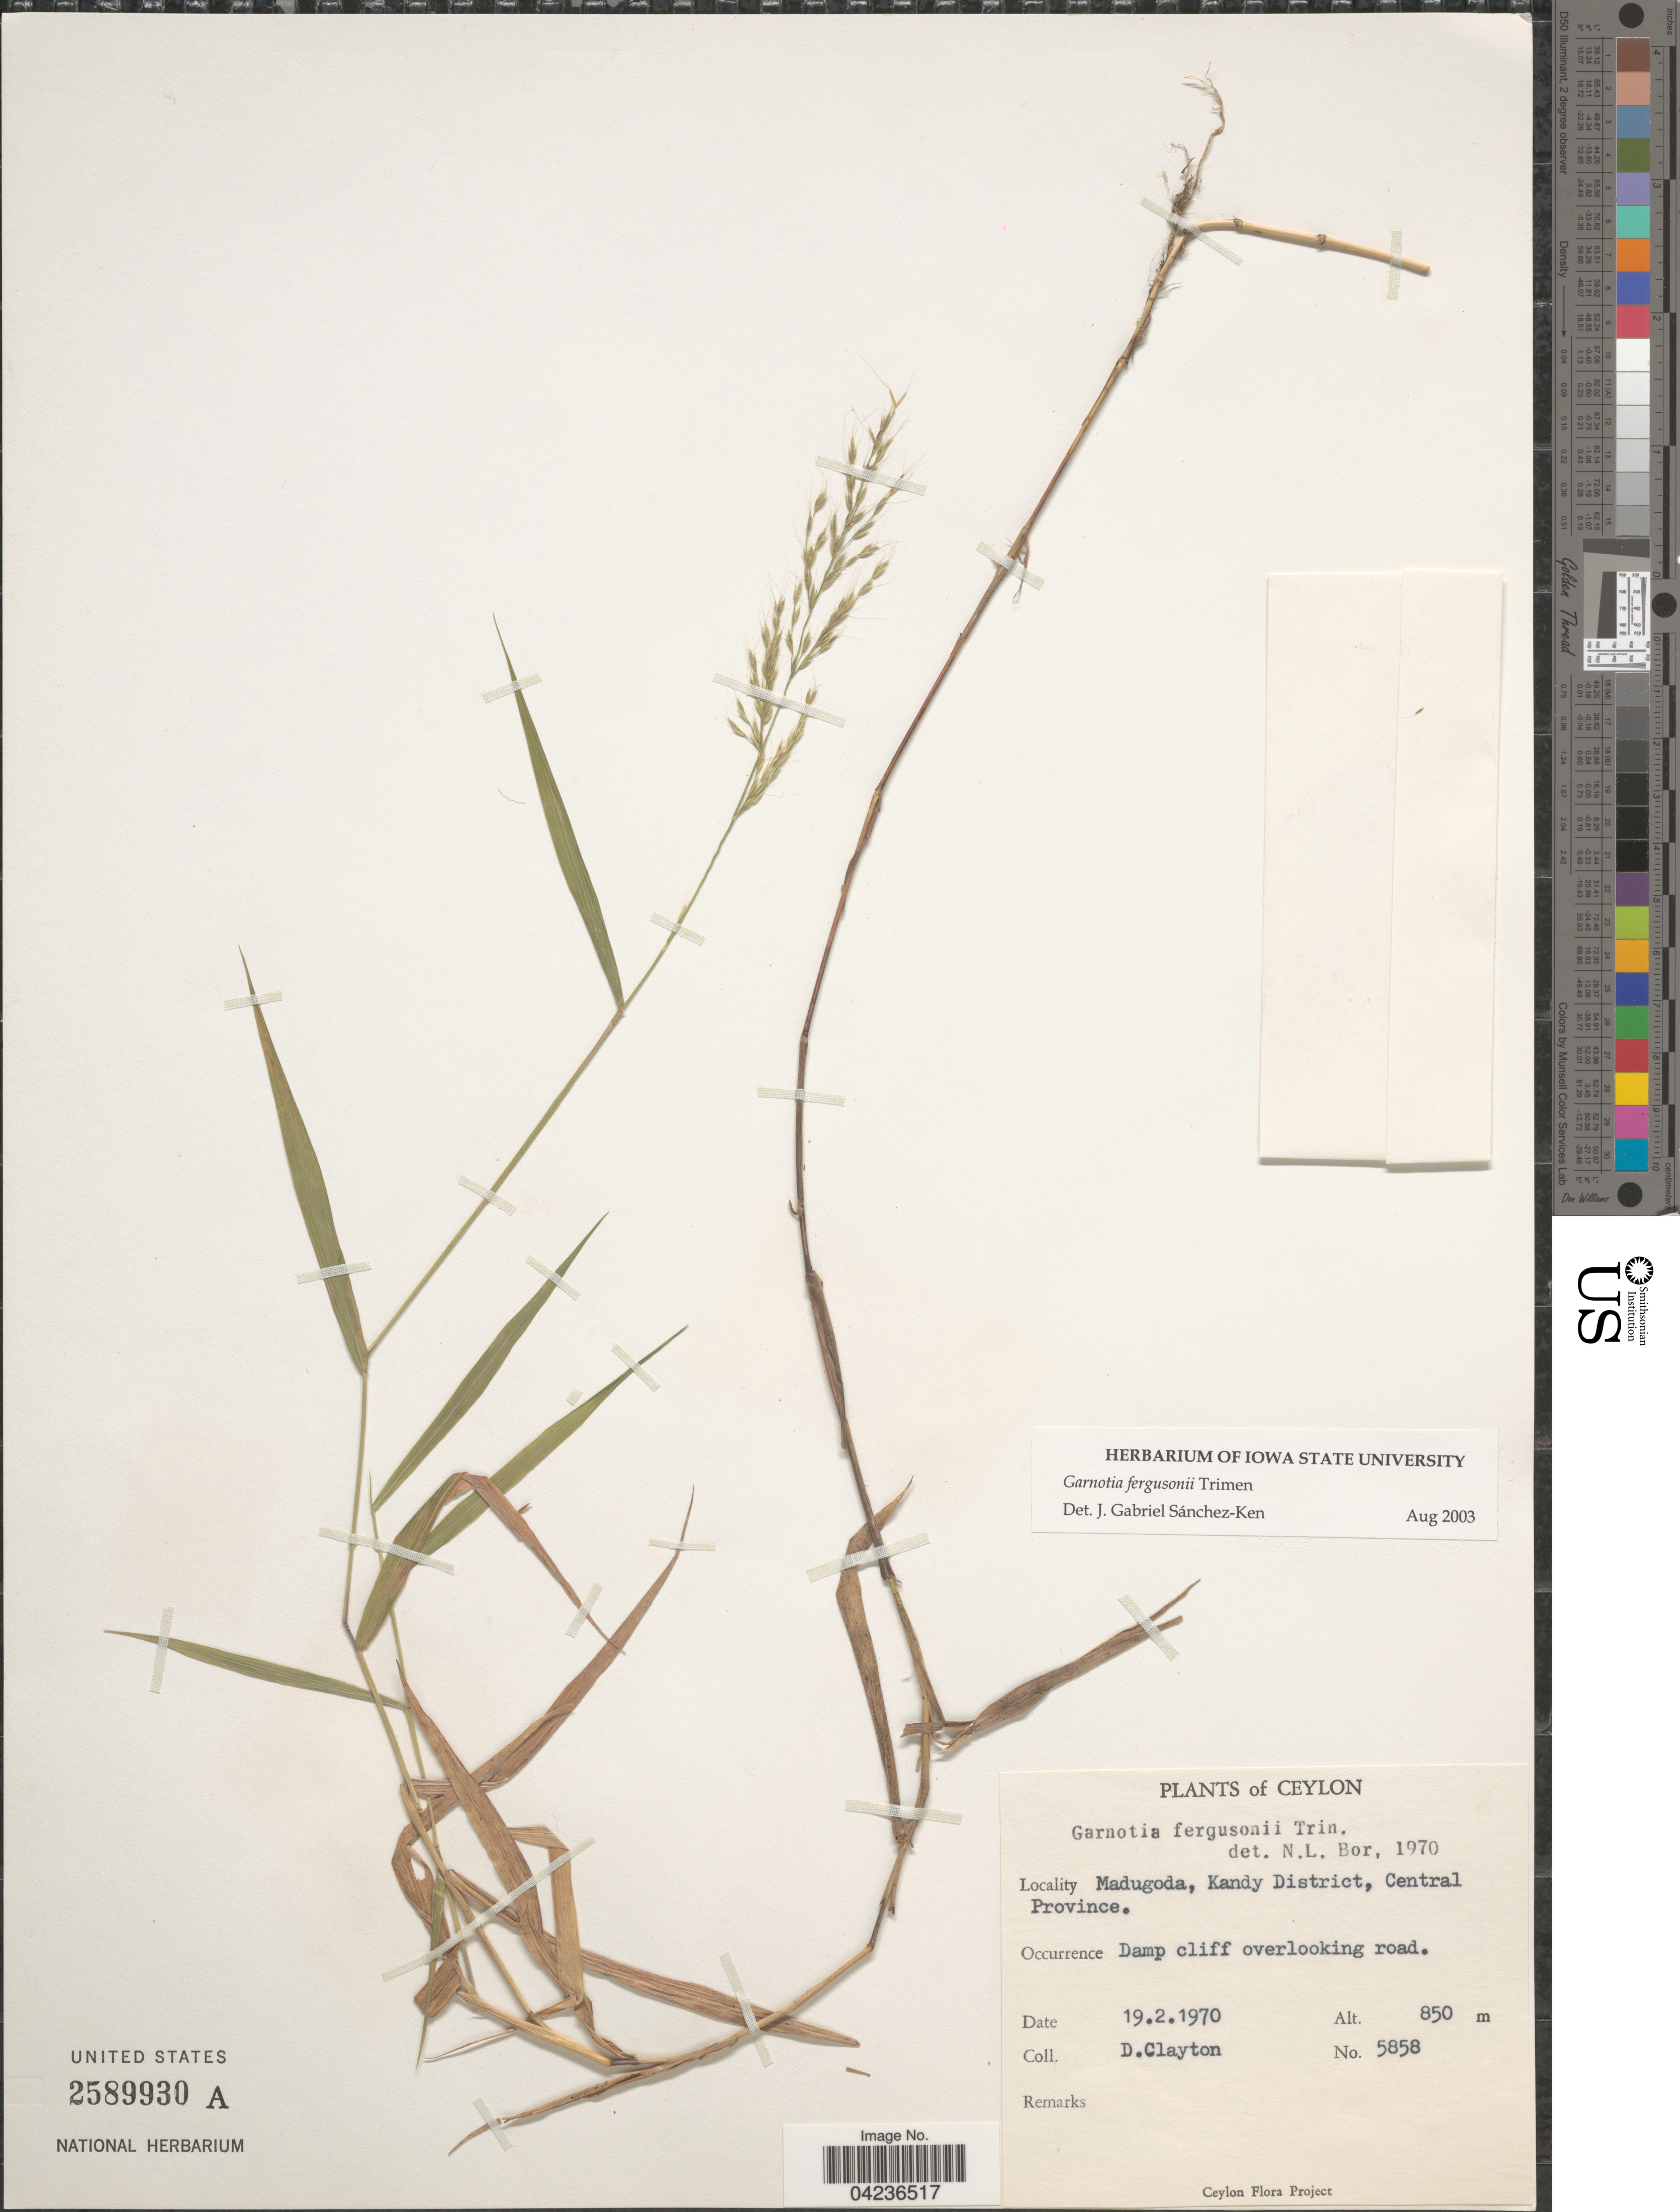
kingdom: Plantae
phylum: Tracheophyta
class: Liliopsida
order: Poales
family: Poaceae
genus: Garnotia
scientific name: Garnotia fergusonii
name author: Trimen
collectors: D. Clayton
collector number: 5858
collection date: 1970-02-19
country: Sri Lanka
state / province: Central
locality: Ceylon. Madugoda, Kandy District.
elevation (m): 850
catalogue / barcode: US 2589930A